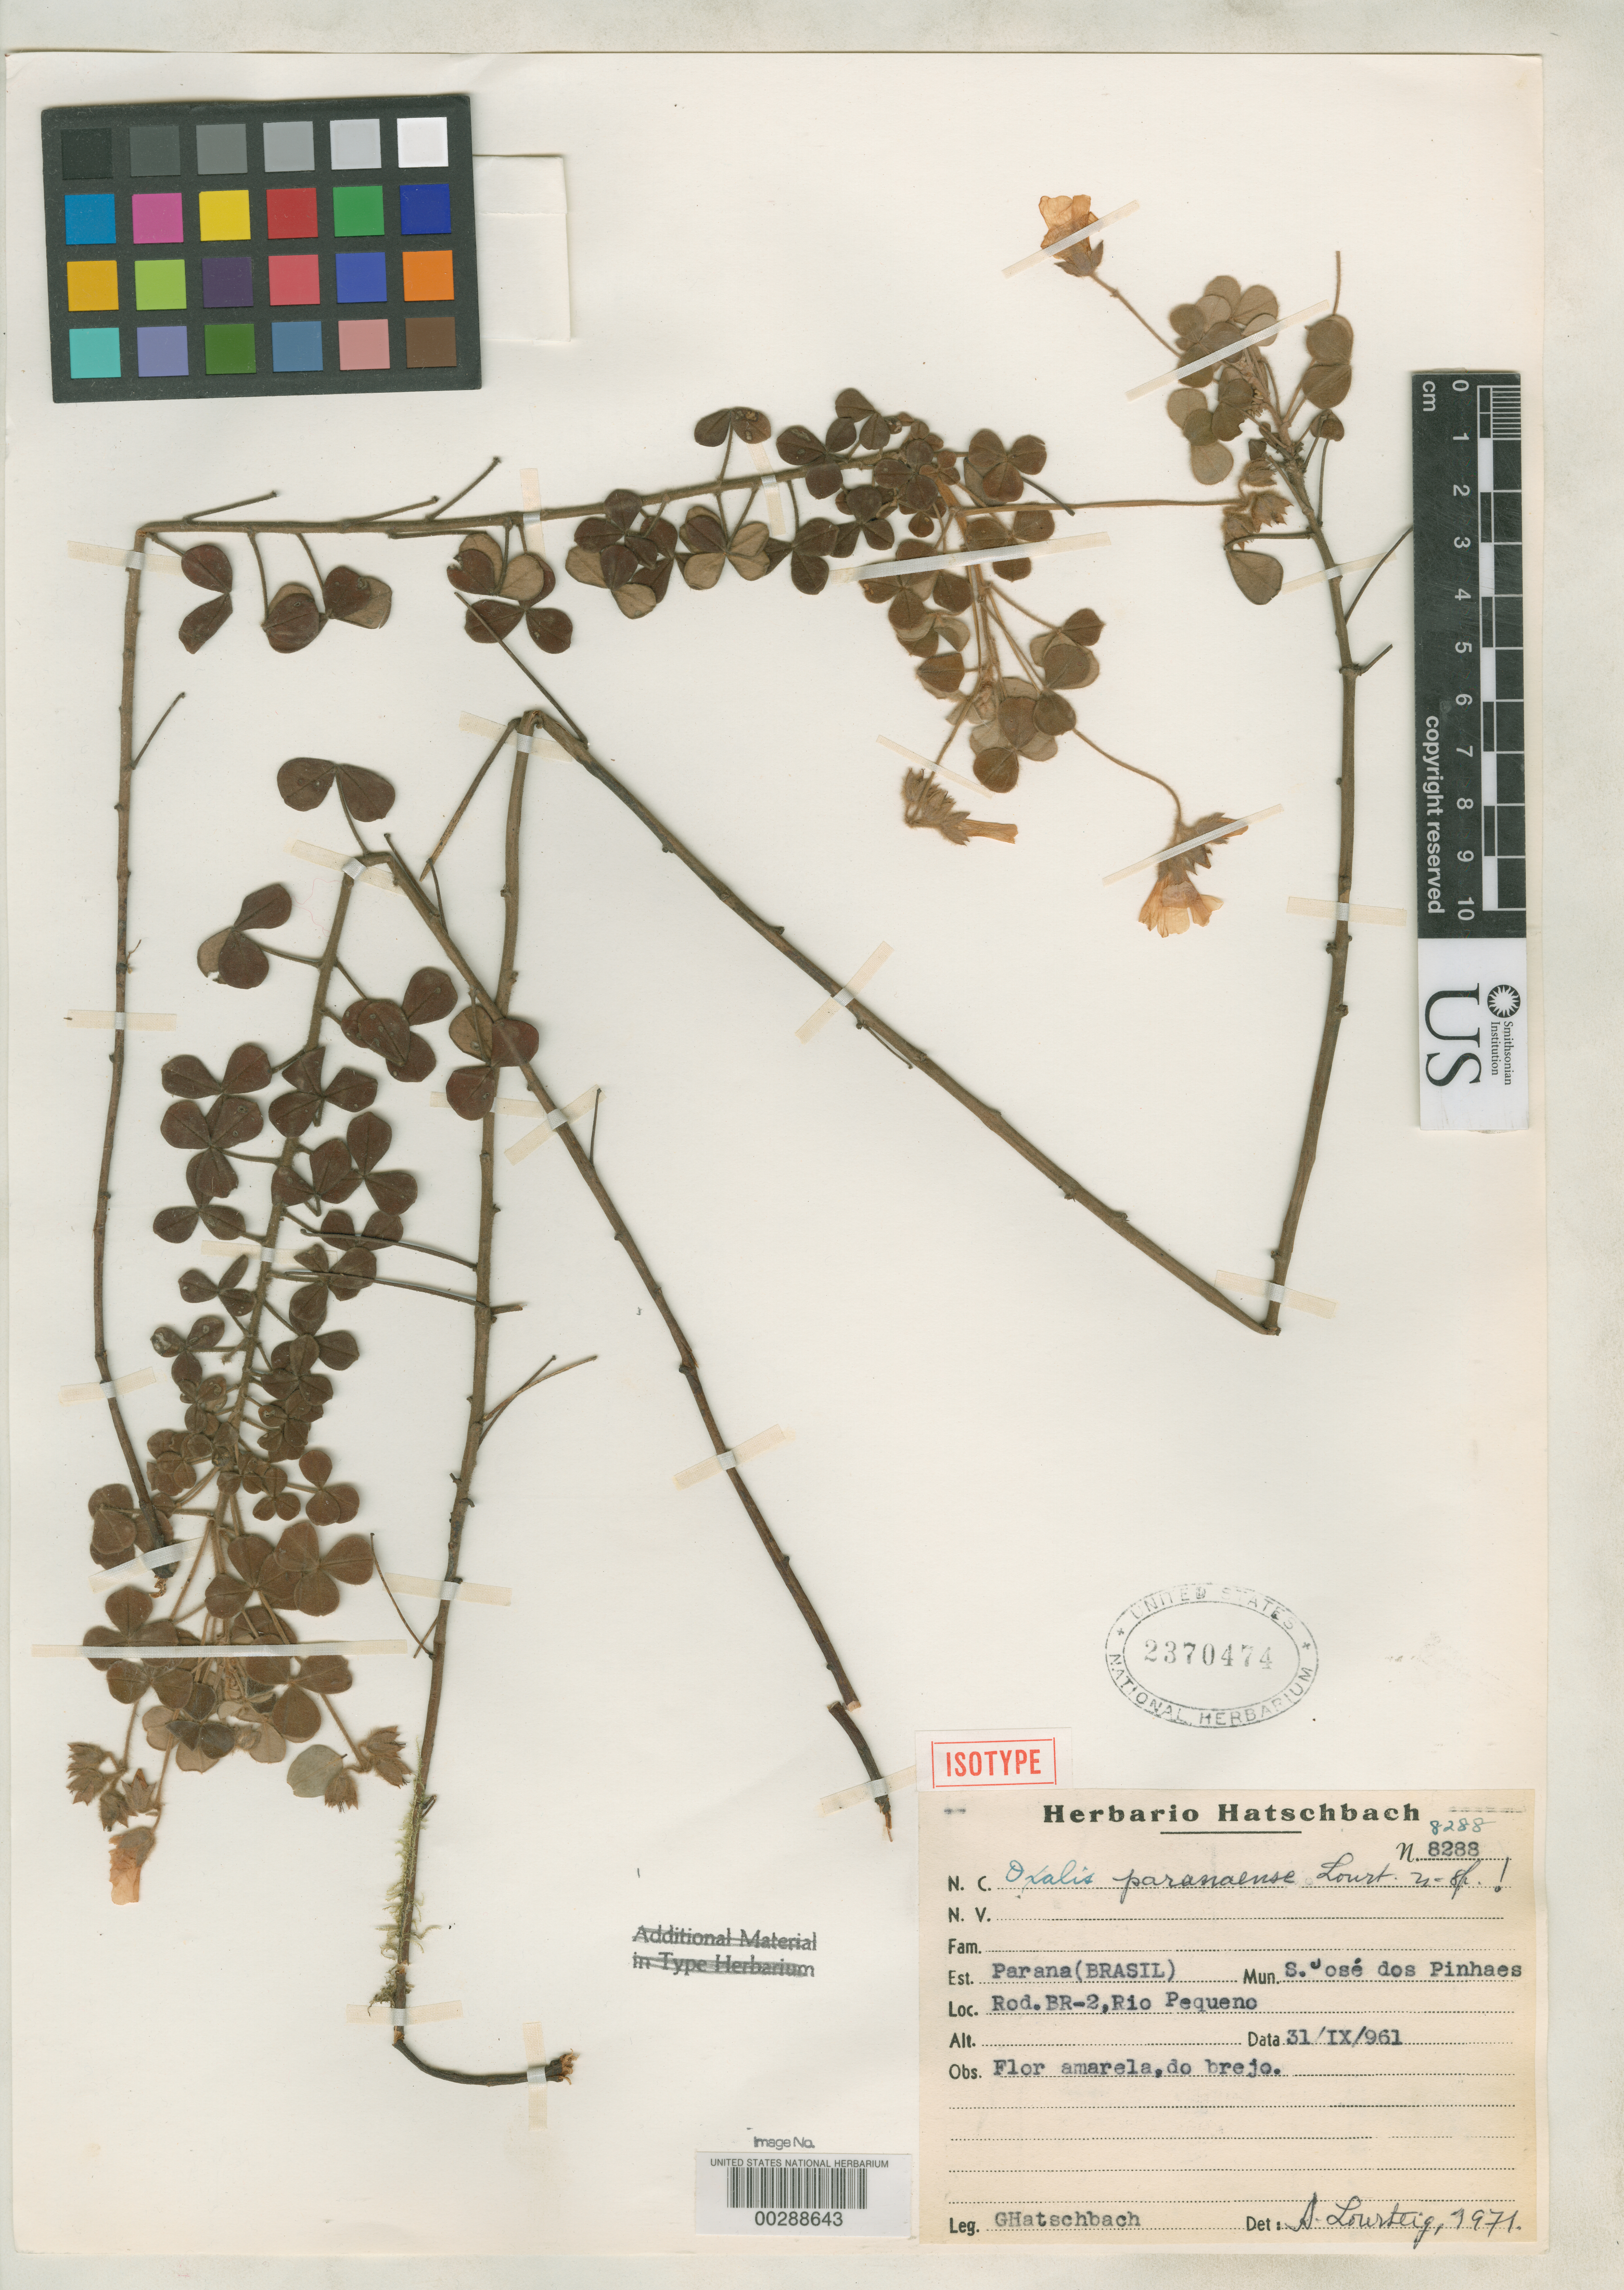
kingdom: Plantae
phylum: Tracheophyta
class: Magnoliopsida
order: Oxalidales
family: Oxalidaceae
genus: Oxalis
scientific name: Oxalis paranaensis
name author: Lourteig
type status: Isotype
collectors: G. Hatschbach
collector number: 8288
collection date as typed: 31 Sep 1961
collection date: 1961-09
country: Brazil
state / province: Paraná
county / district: San Jose dos Pinhais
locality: Rod. Br-2, Rio Pegueno.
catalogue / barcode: US 2370474